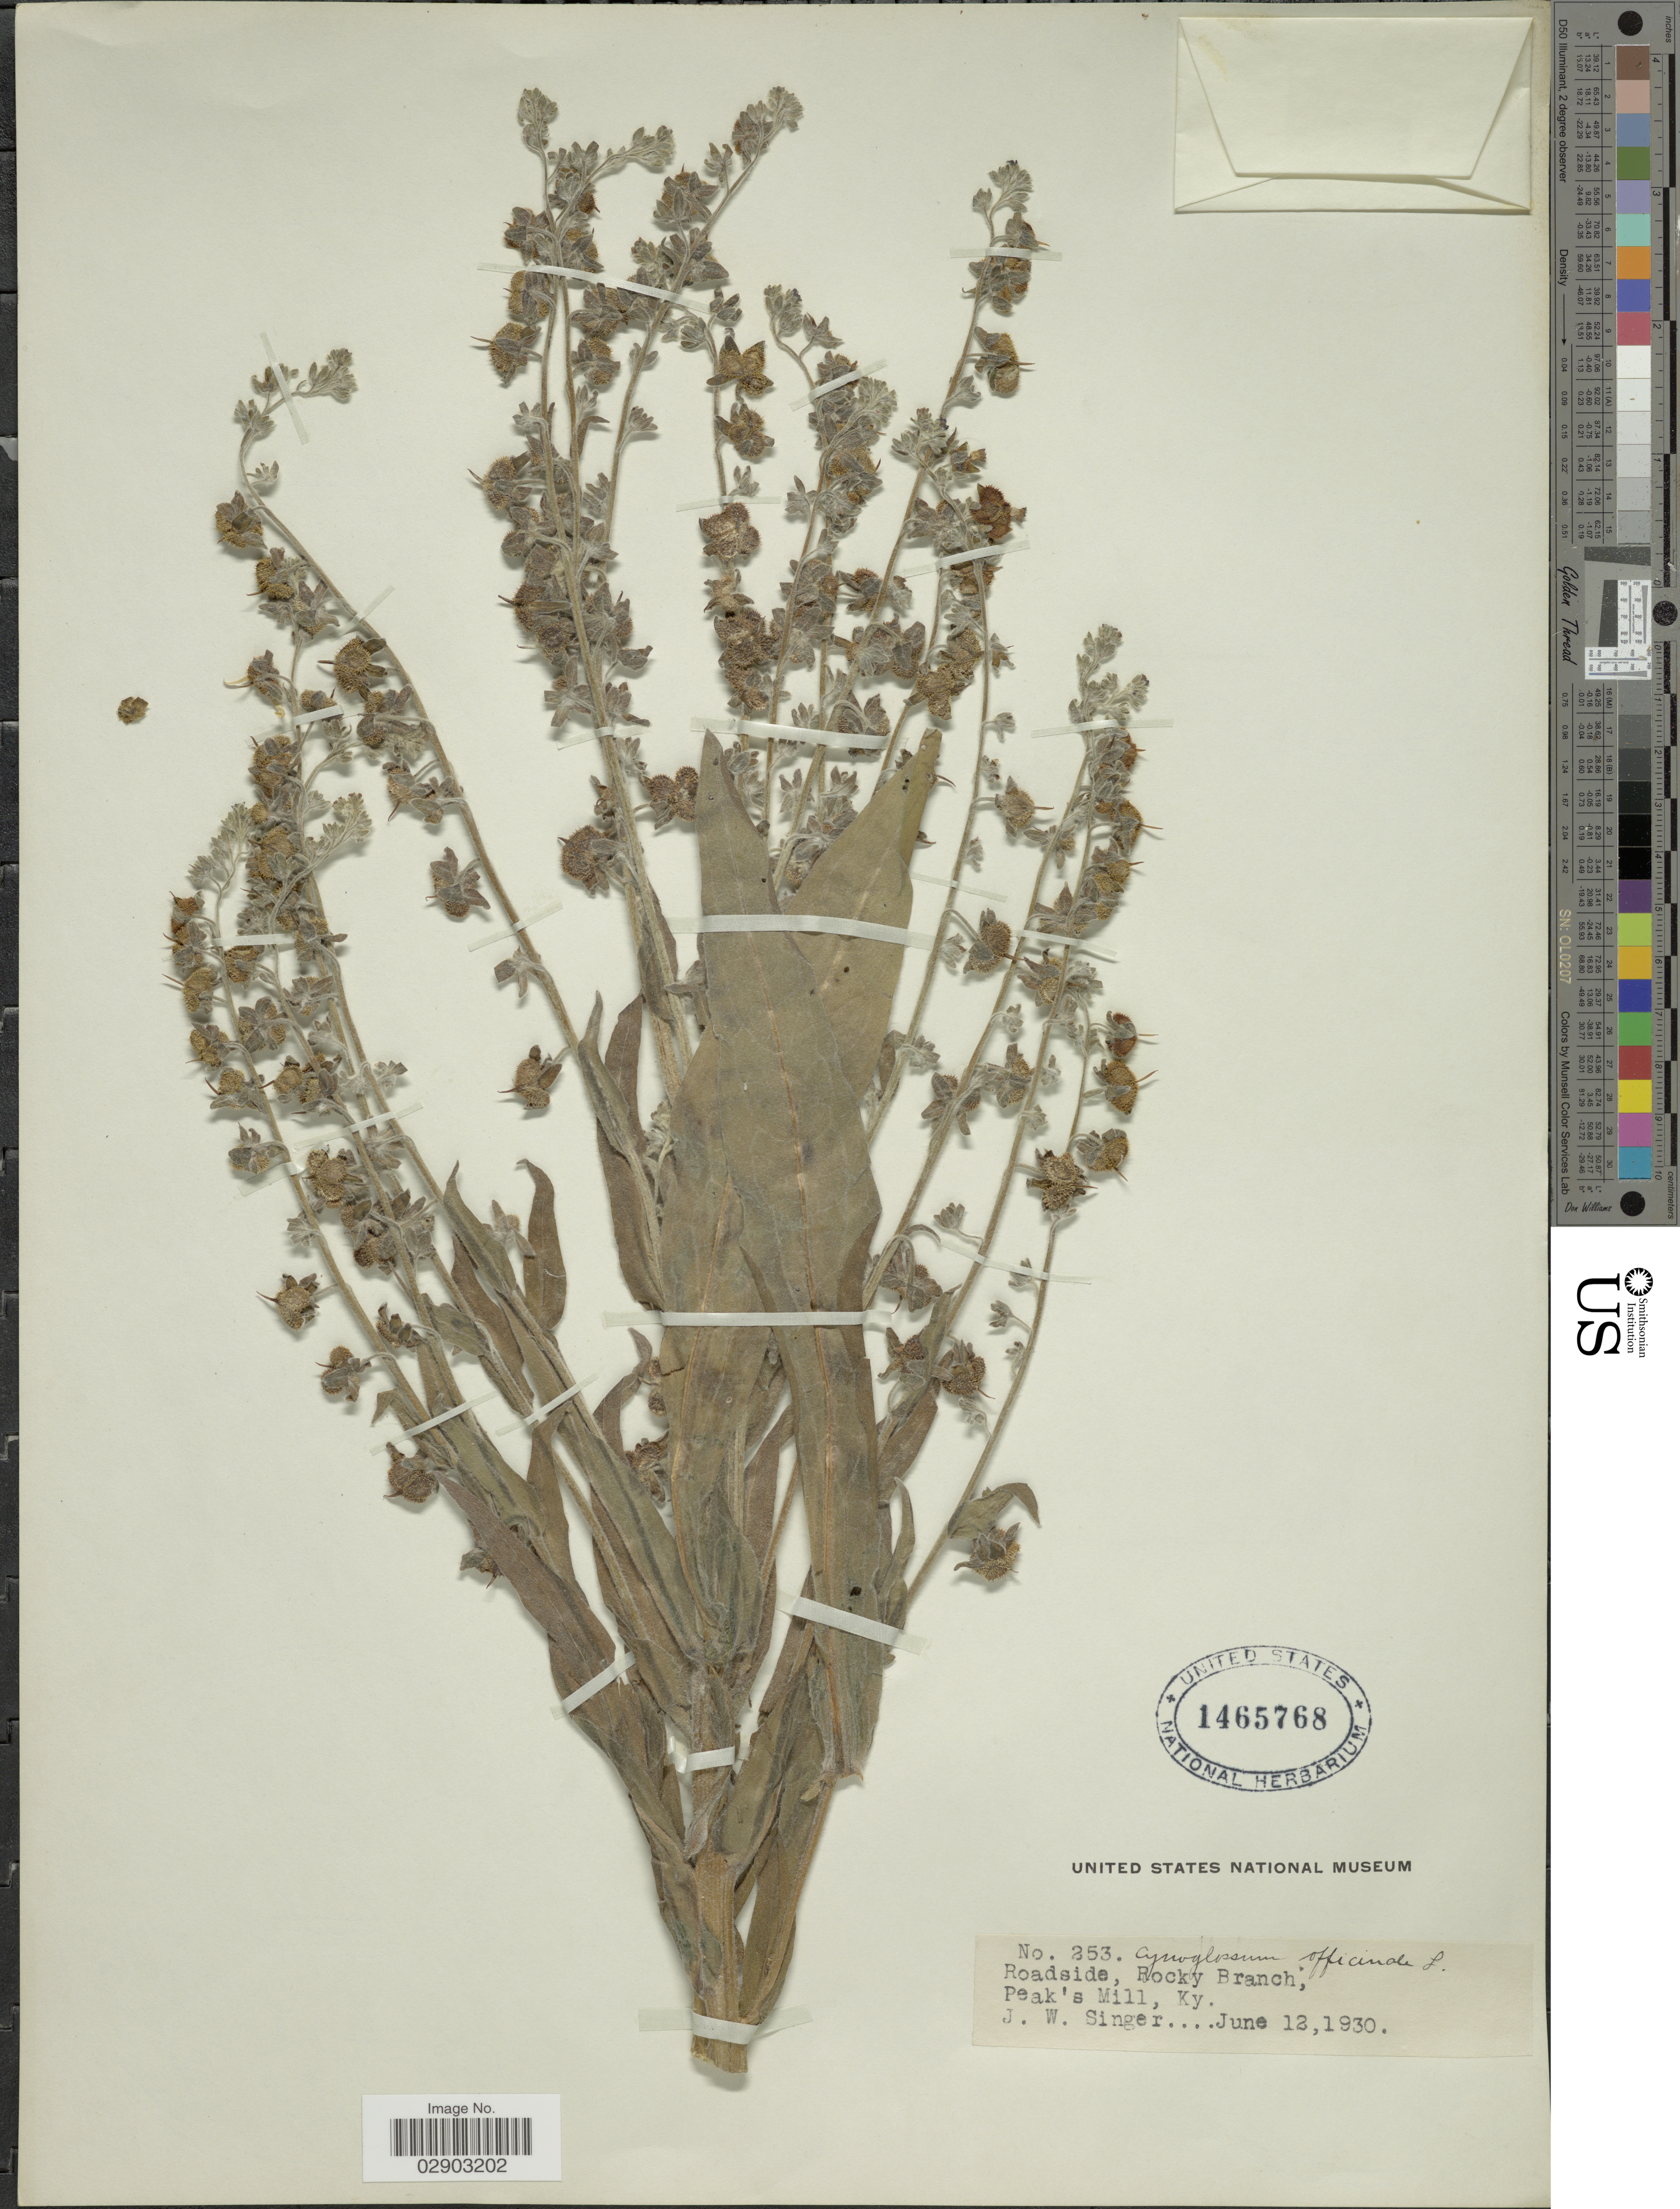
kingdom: Plantae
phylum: Tracheophyta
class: Magnoliopsida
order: Boraginales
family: Boraginaceae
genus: Cynoglossum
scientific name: Cynoglossum officinale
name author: L.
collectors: J. EW. Singer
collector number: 253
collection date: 1930-06-12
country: United States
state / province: Kentucky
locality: Peak's Mill, Ky.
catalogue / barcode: US 1465768